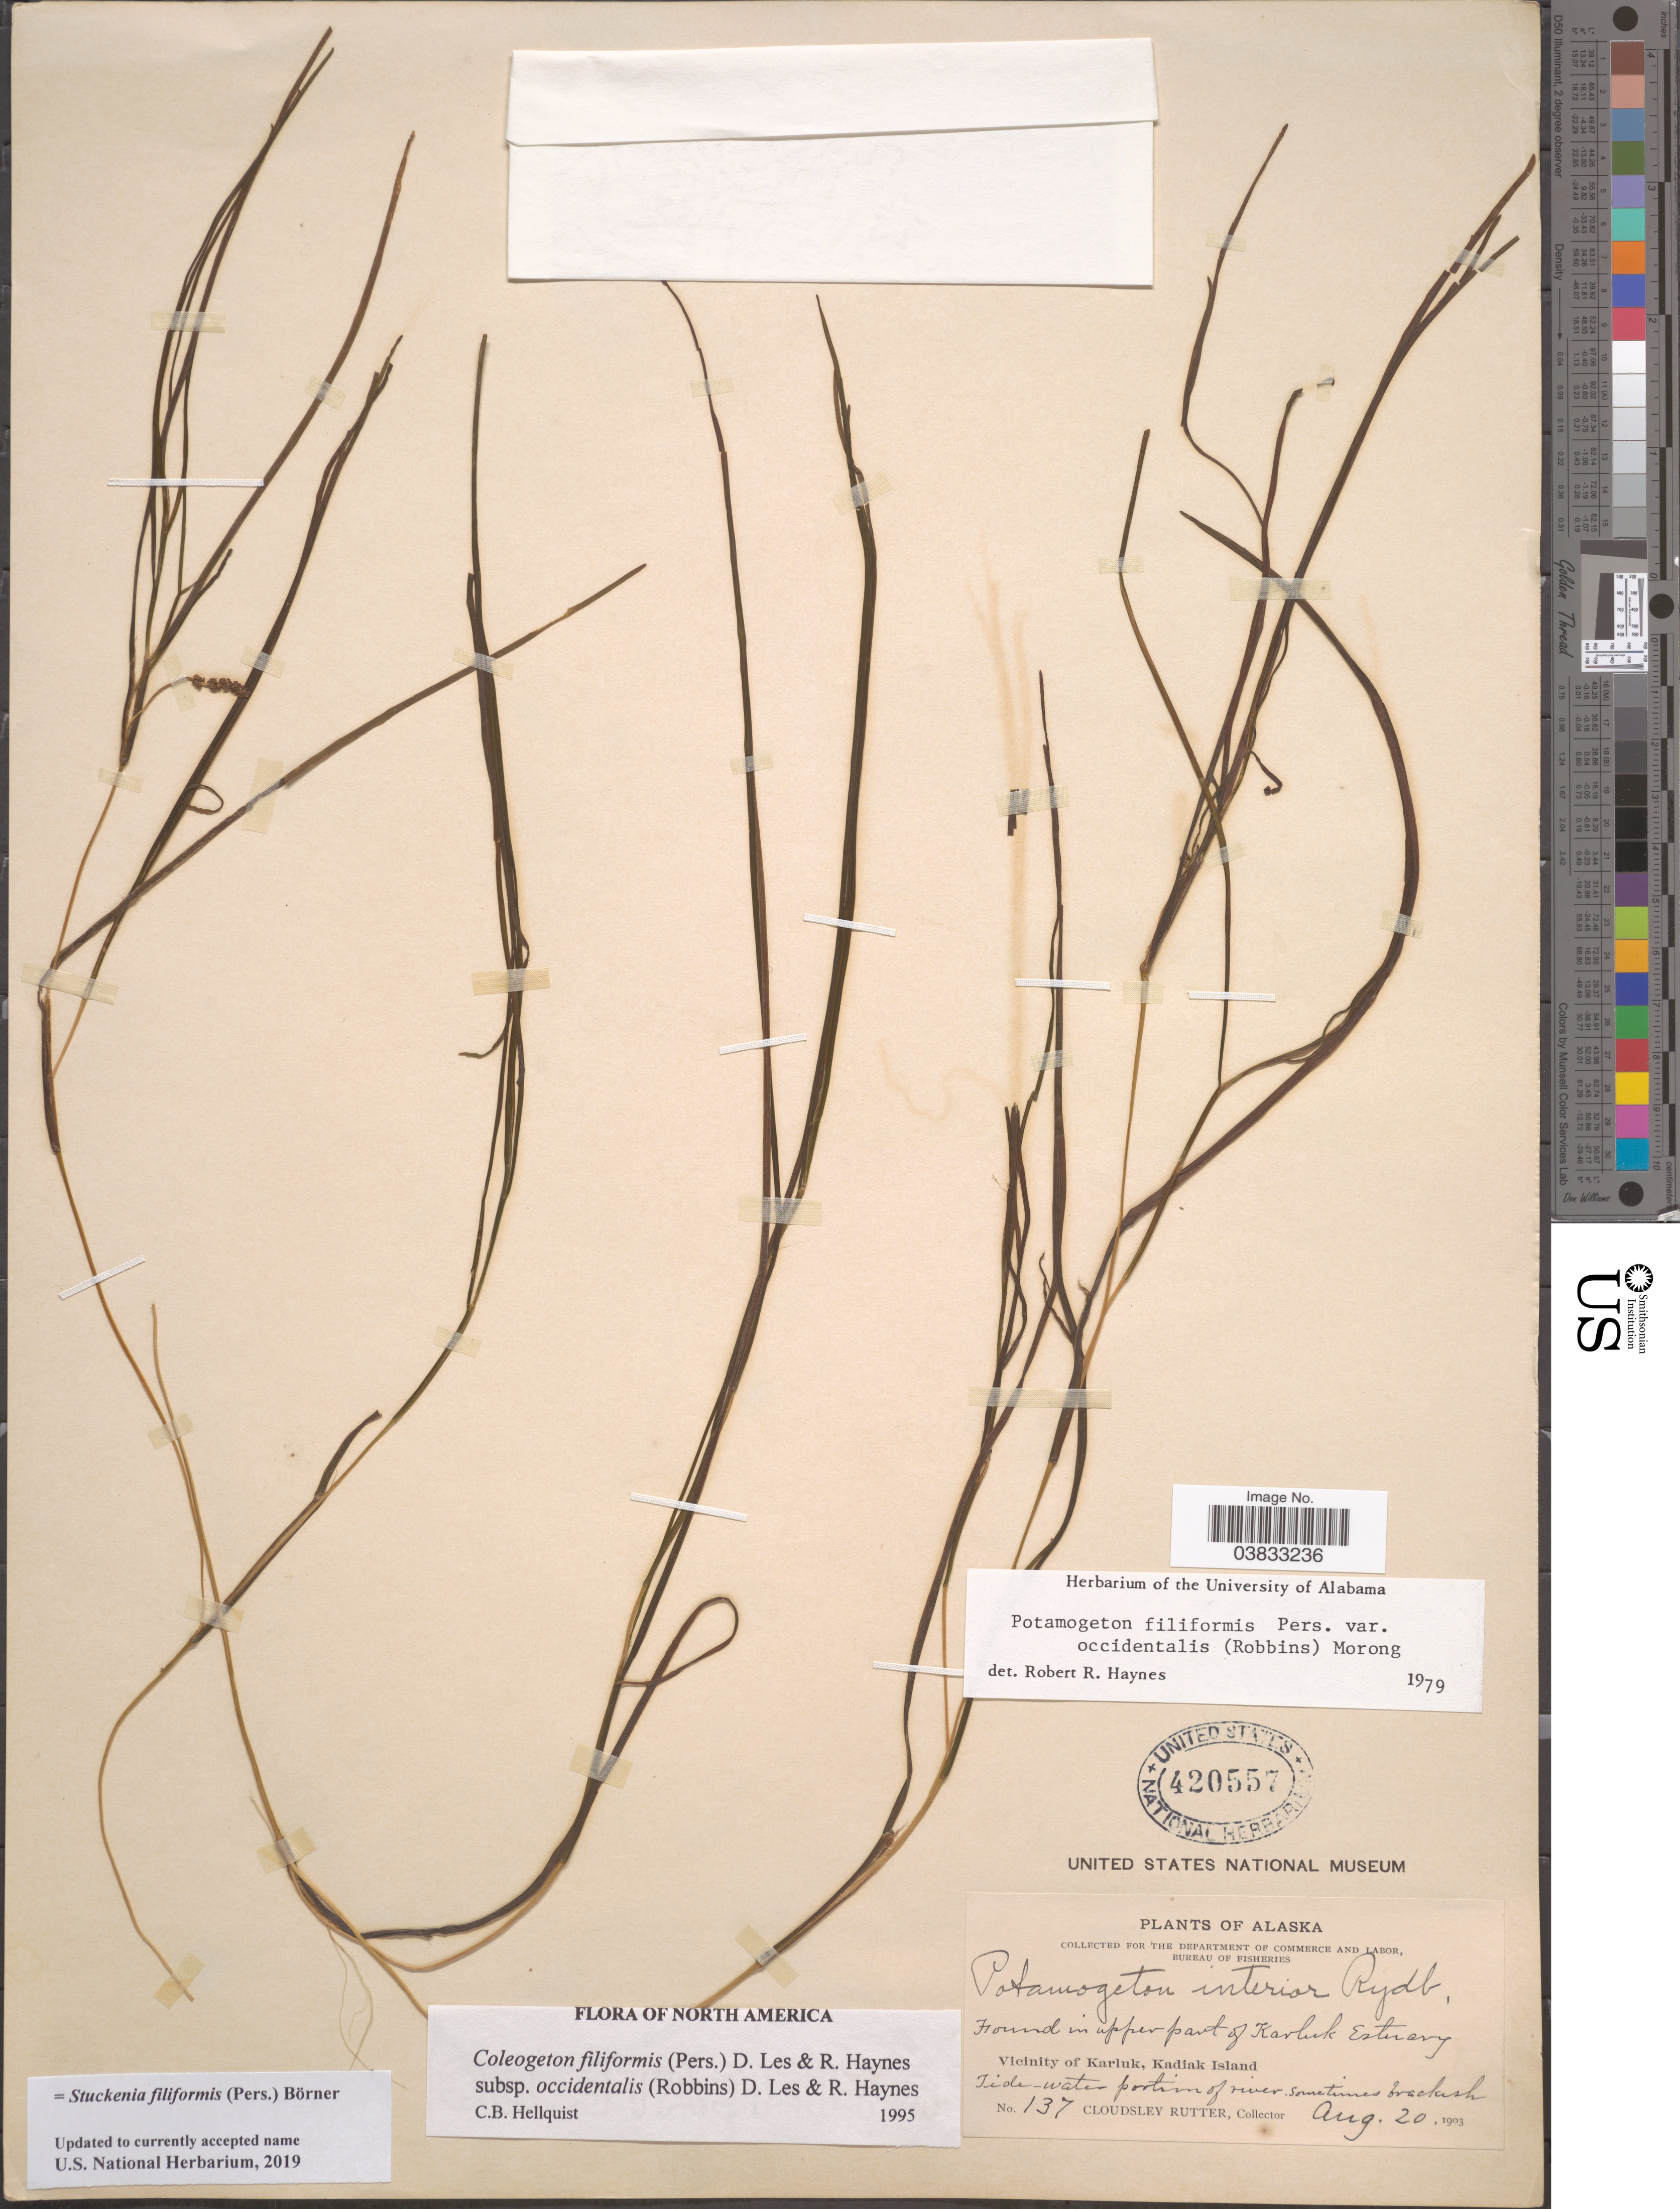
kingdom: Plantae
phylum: Tracheophyta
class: Liliopsida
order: Alismatales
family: Potamogetonaceae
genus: Stuckenia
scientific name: Stuckenia filiformis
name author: (Pers.) Börner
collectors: C. Rutter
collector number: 137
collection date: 1903-08-20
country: United States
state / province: Alaska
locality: In upper part of Kavluk Estuary. Vicinity of Karluk, Kadiak Island.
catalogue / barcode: US 420557